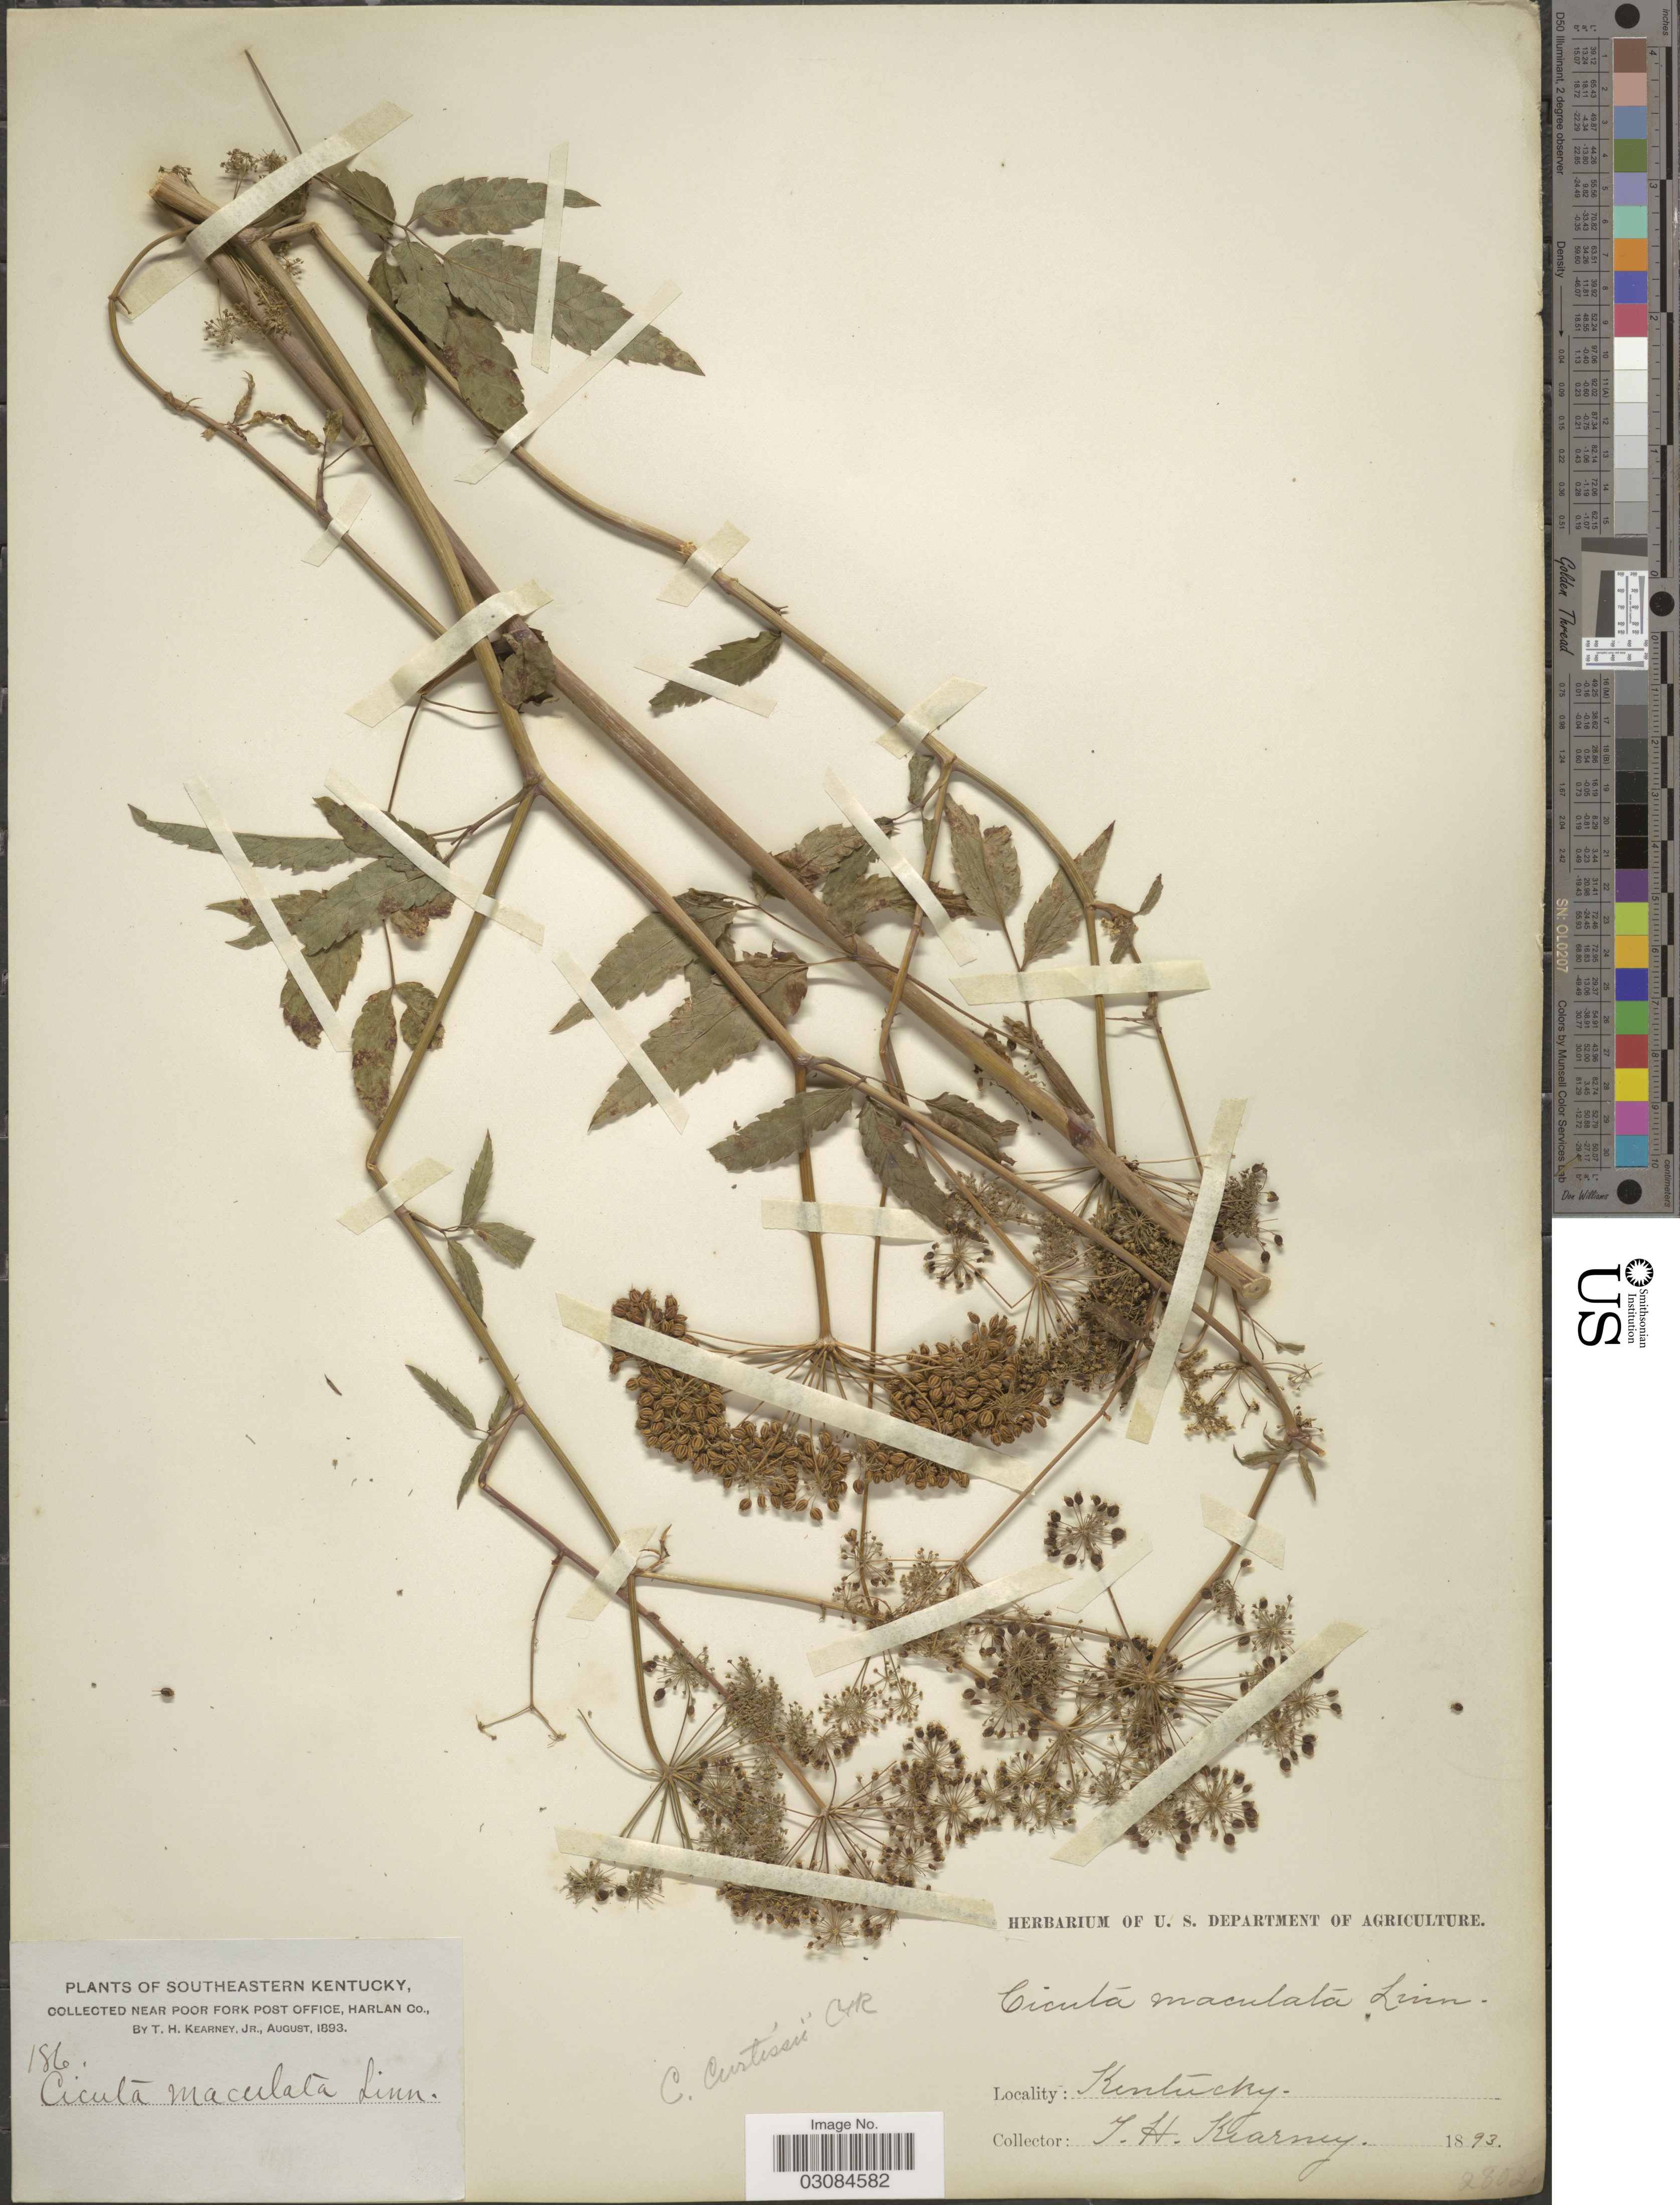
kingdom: Plantae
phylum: Tracheophyta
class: Magnoliopsida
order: Apiales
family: Apiaceae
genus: Cicuta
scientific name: Cicuta mexicana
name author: J.M. Coult. & Rose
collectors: T. H. Kearney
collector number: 186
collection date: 1893-08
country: United States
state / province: Kentucky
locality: Southeastern Kentucky. Near Poor Fork Post Office, Harlan Co.